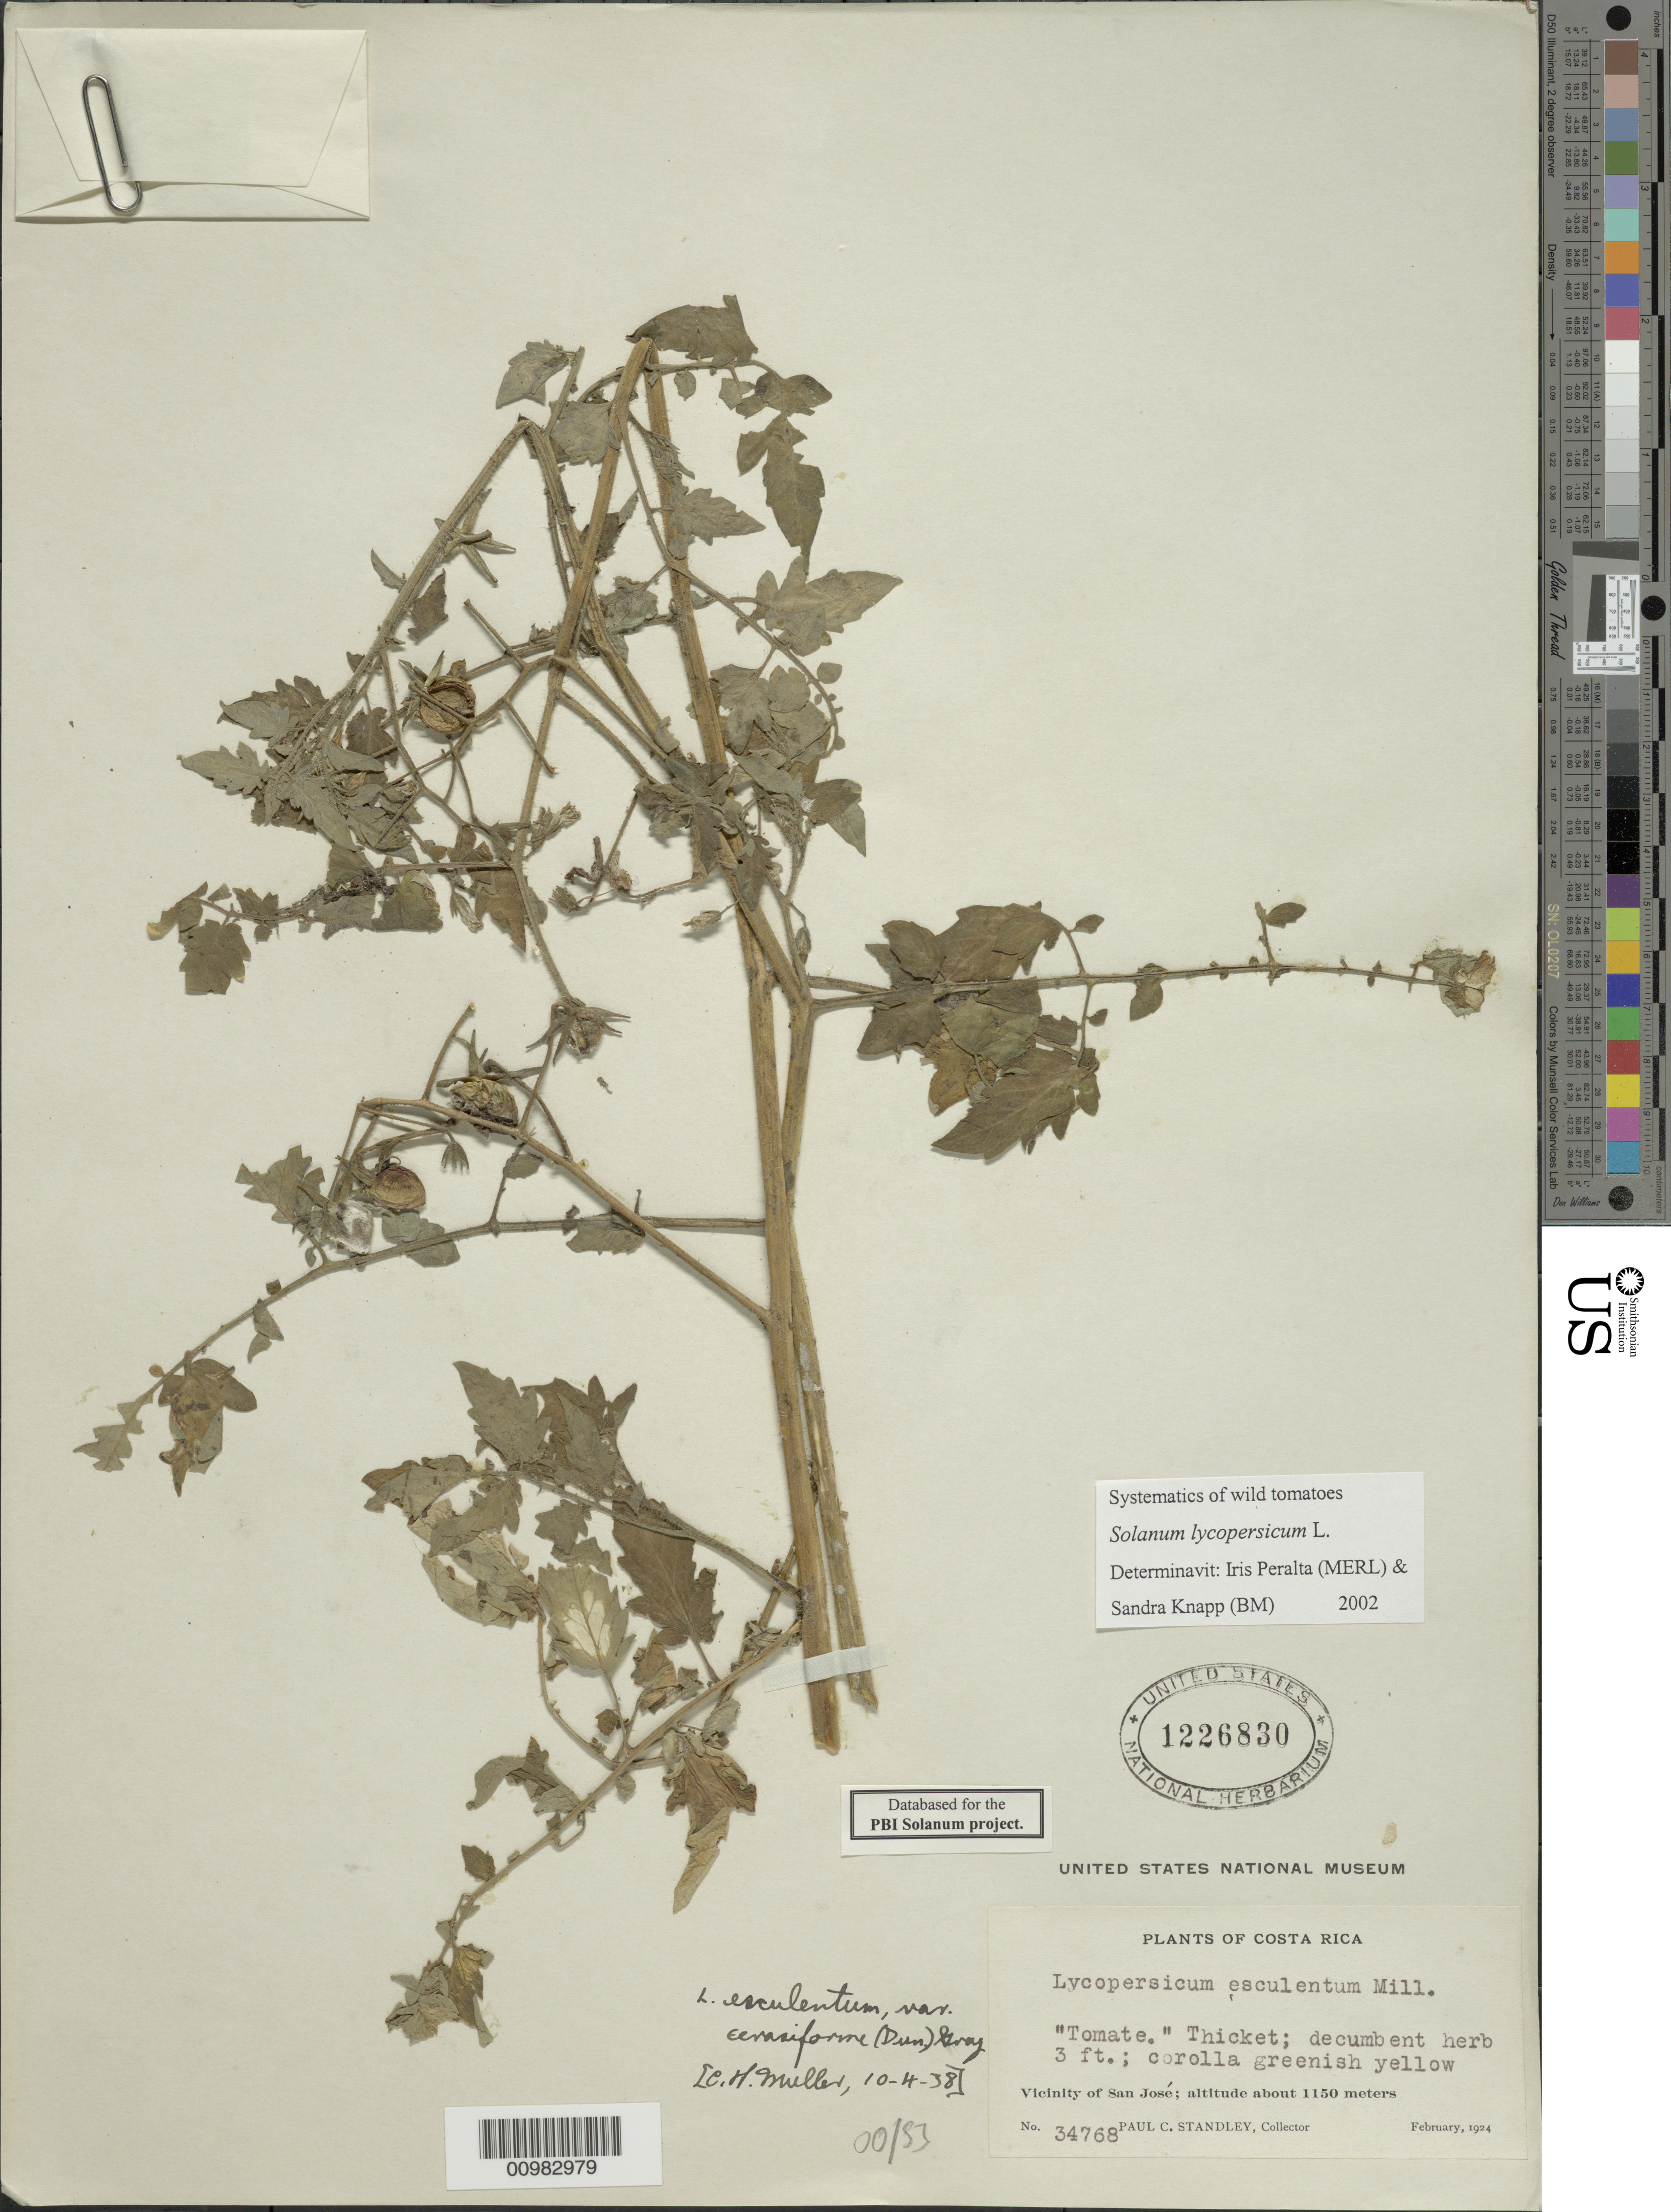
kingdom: Plantae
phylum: Tracheophyta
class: Magnoliopsida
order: Solanales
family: Solanaceae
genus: Solanum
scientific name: Solanum lycopersicum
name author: L.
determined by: Peralta, Iris E.; Knapp, S. D.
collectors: P. C. Standley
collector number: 34768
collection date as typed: Feb 1924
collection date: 1924-02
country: Costa Rica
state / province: San José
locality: vicinity of San José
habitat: v: thicket;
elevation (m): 1150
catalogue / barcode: US 1226830